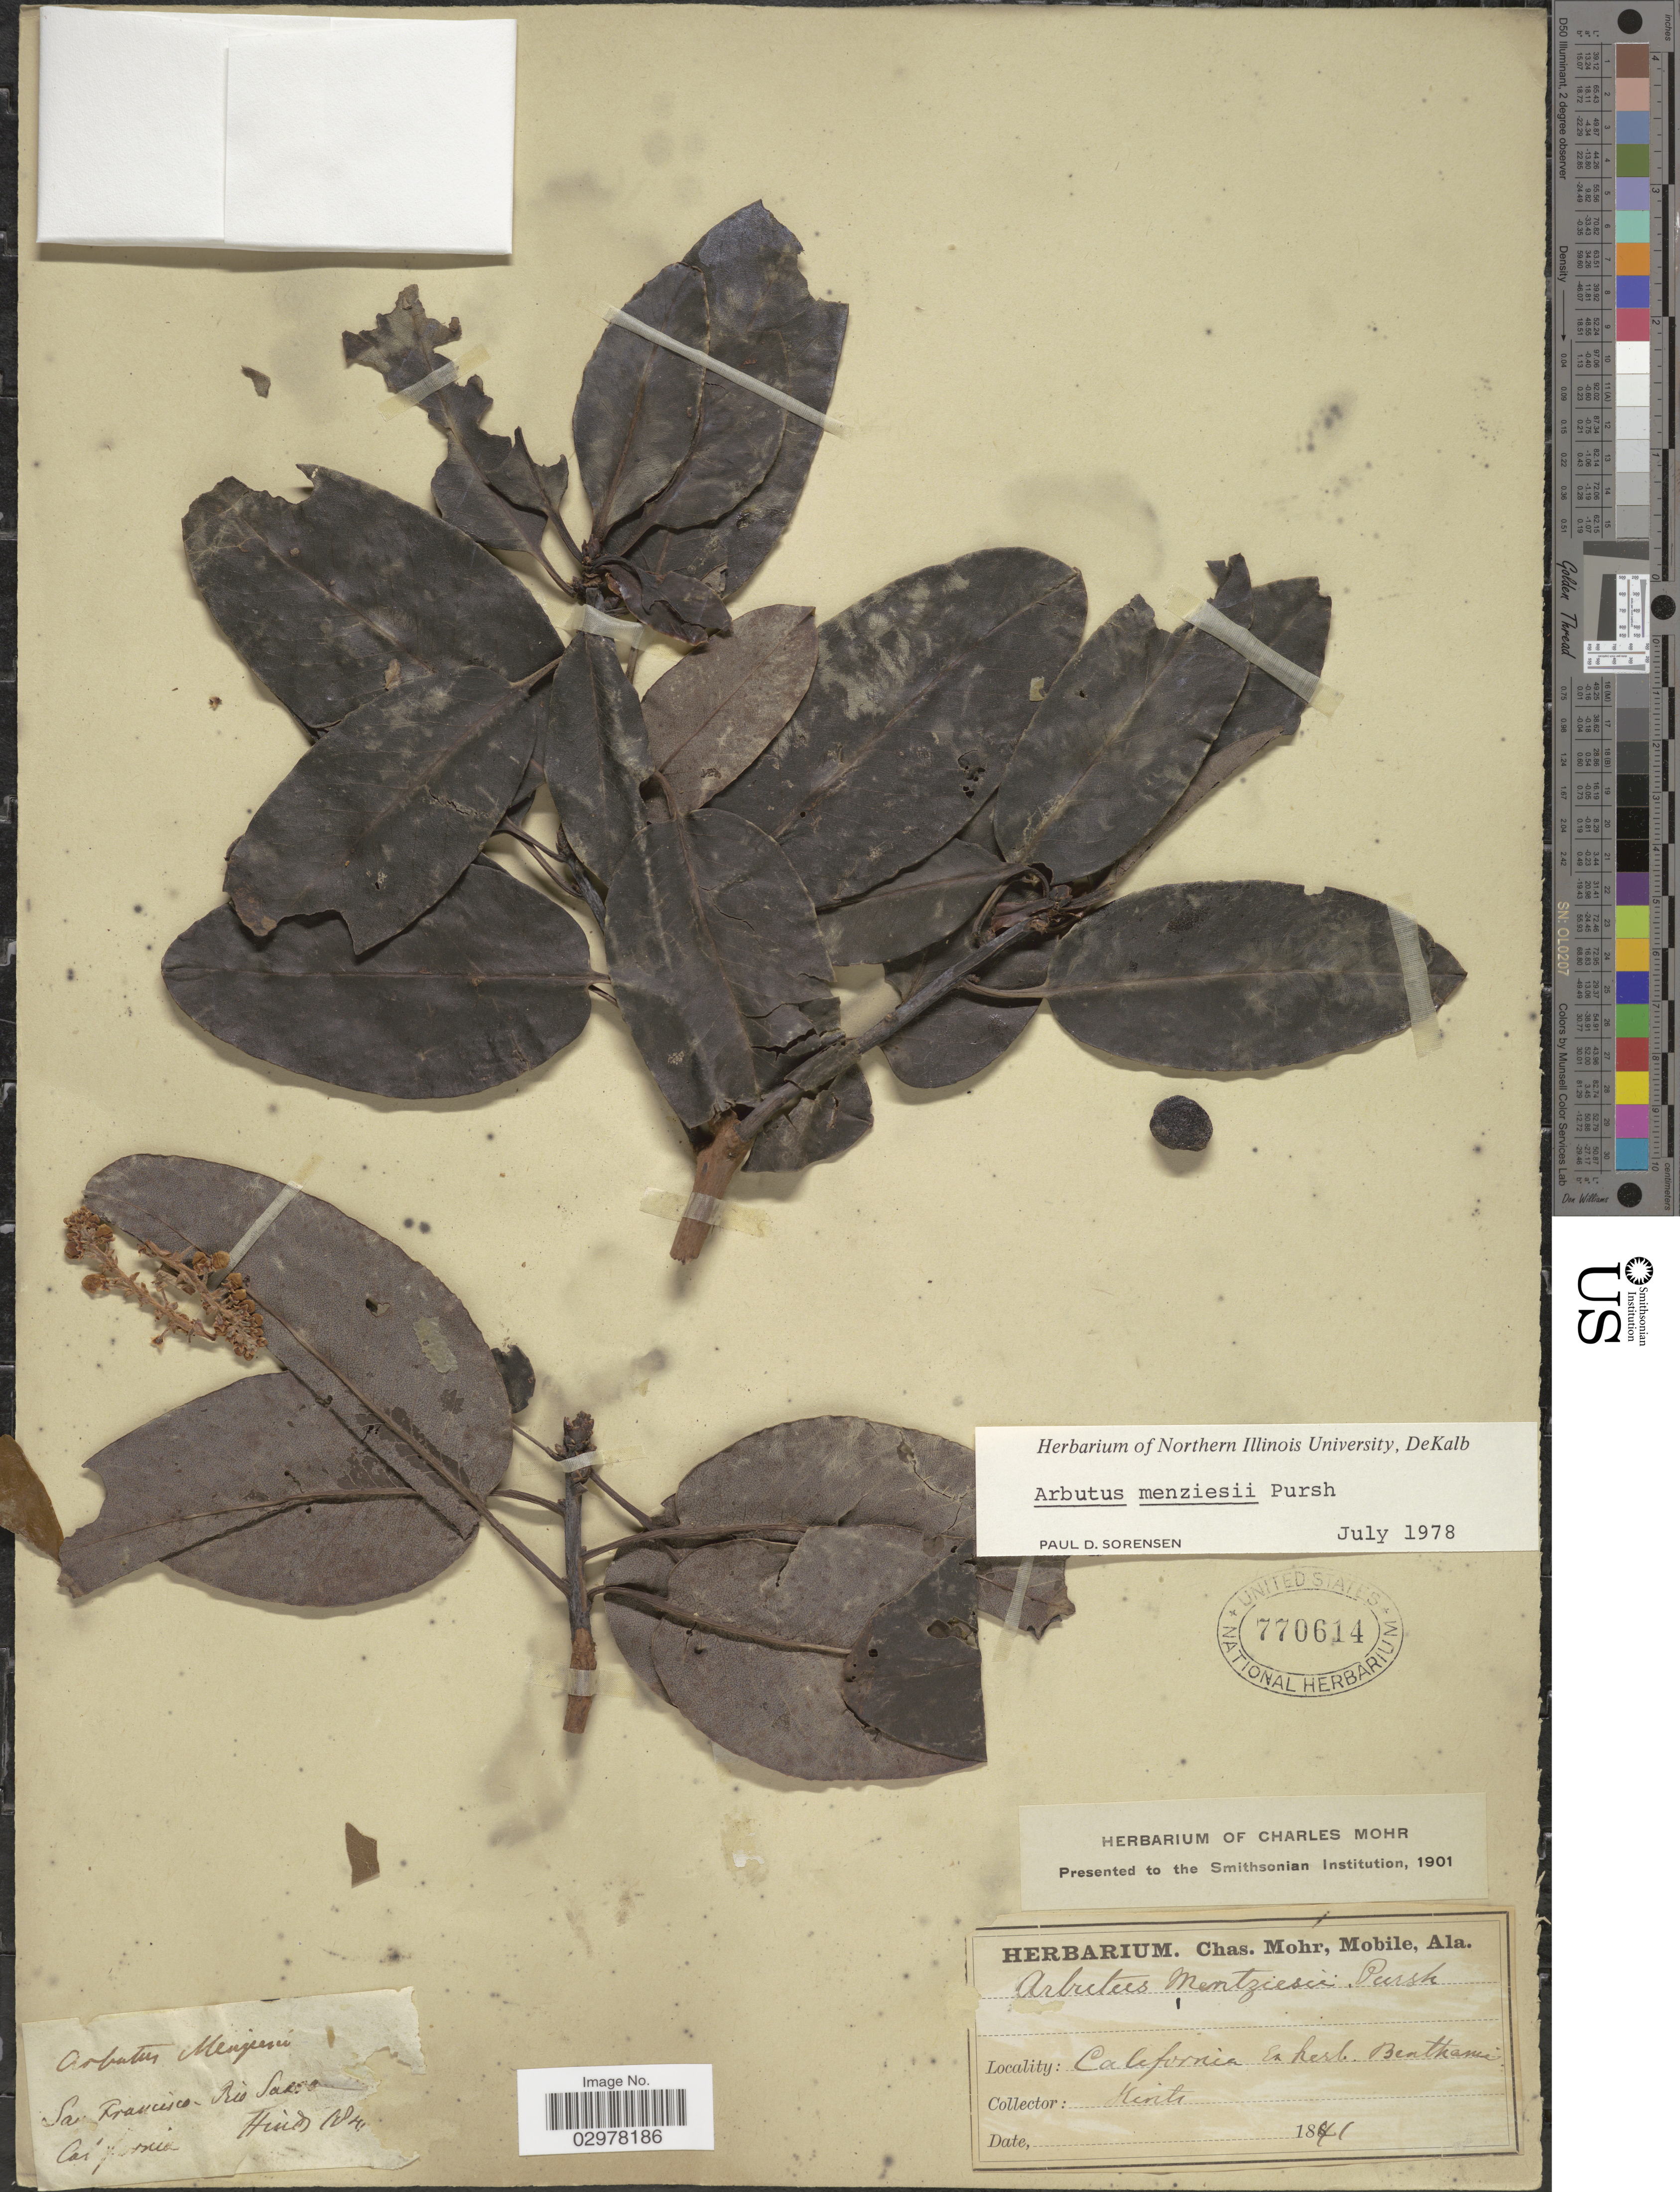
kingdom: Plantae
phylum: Tracheophyta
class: Magnoliopsida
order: Ericales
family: Ericaceae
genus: Arbutus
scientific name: Arbutus menziesii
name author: Pursh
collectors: Skofitz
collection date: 1841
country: United States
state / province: California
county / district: San Francisco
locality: San Francisco, Rio Sacra[illegible].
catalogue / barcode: US 770614